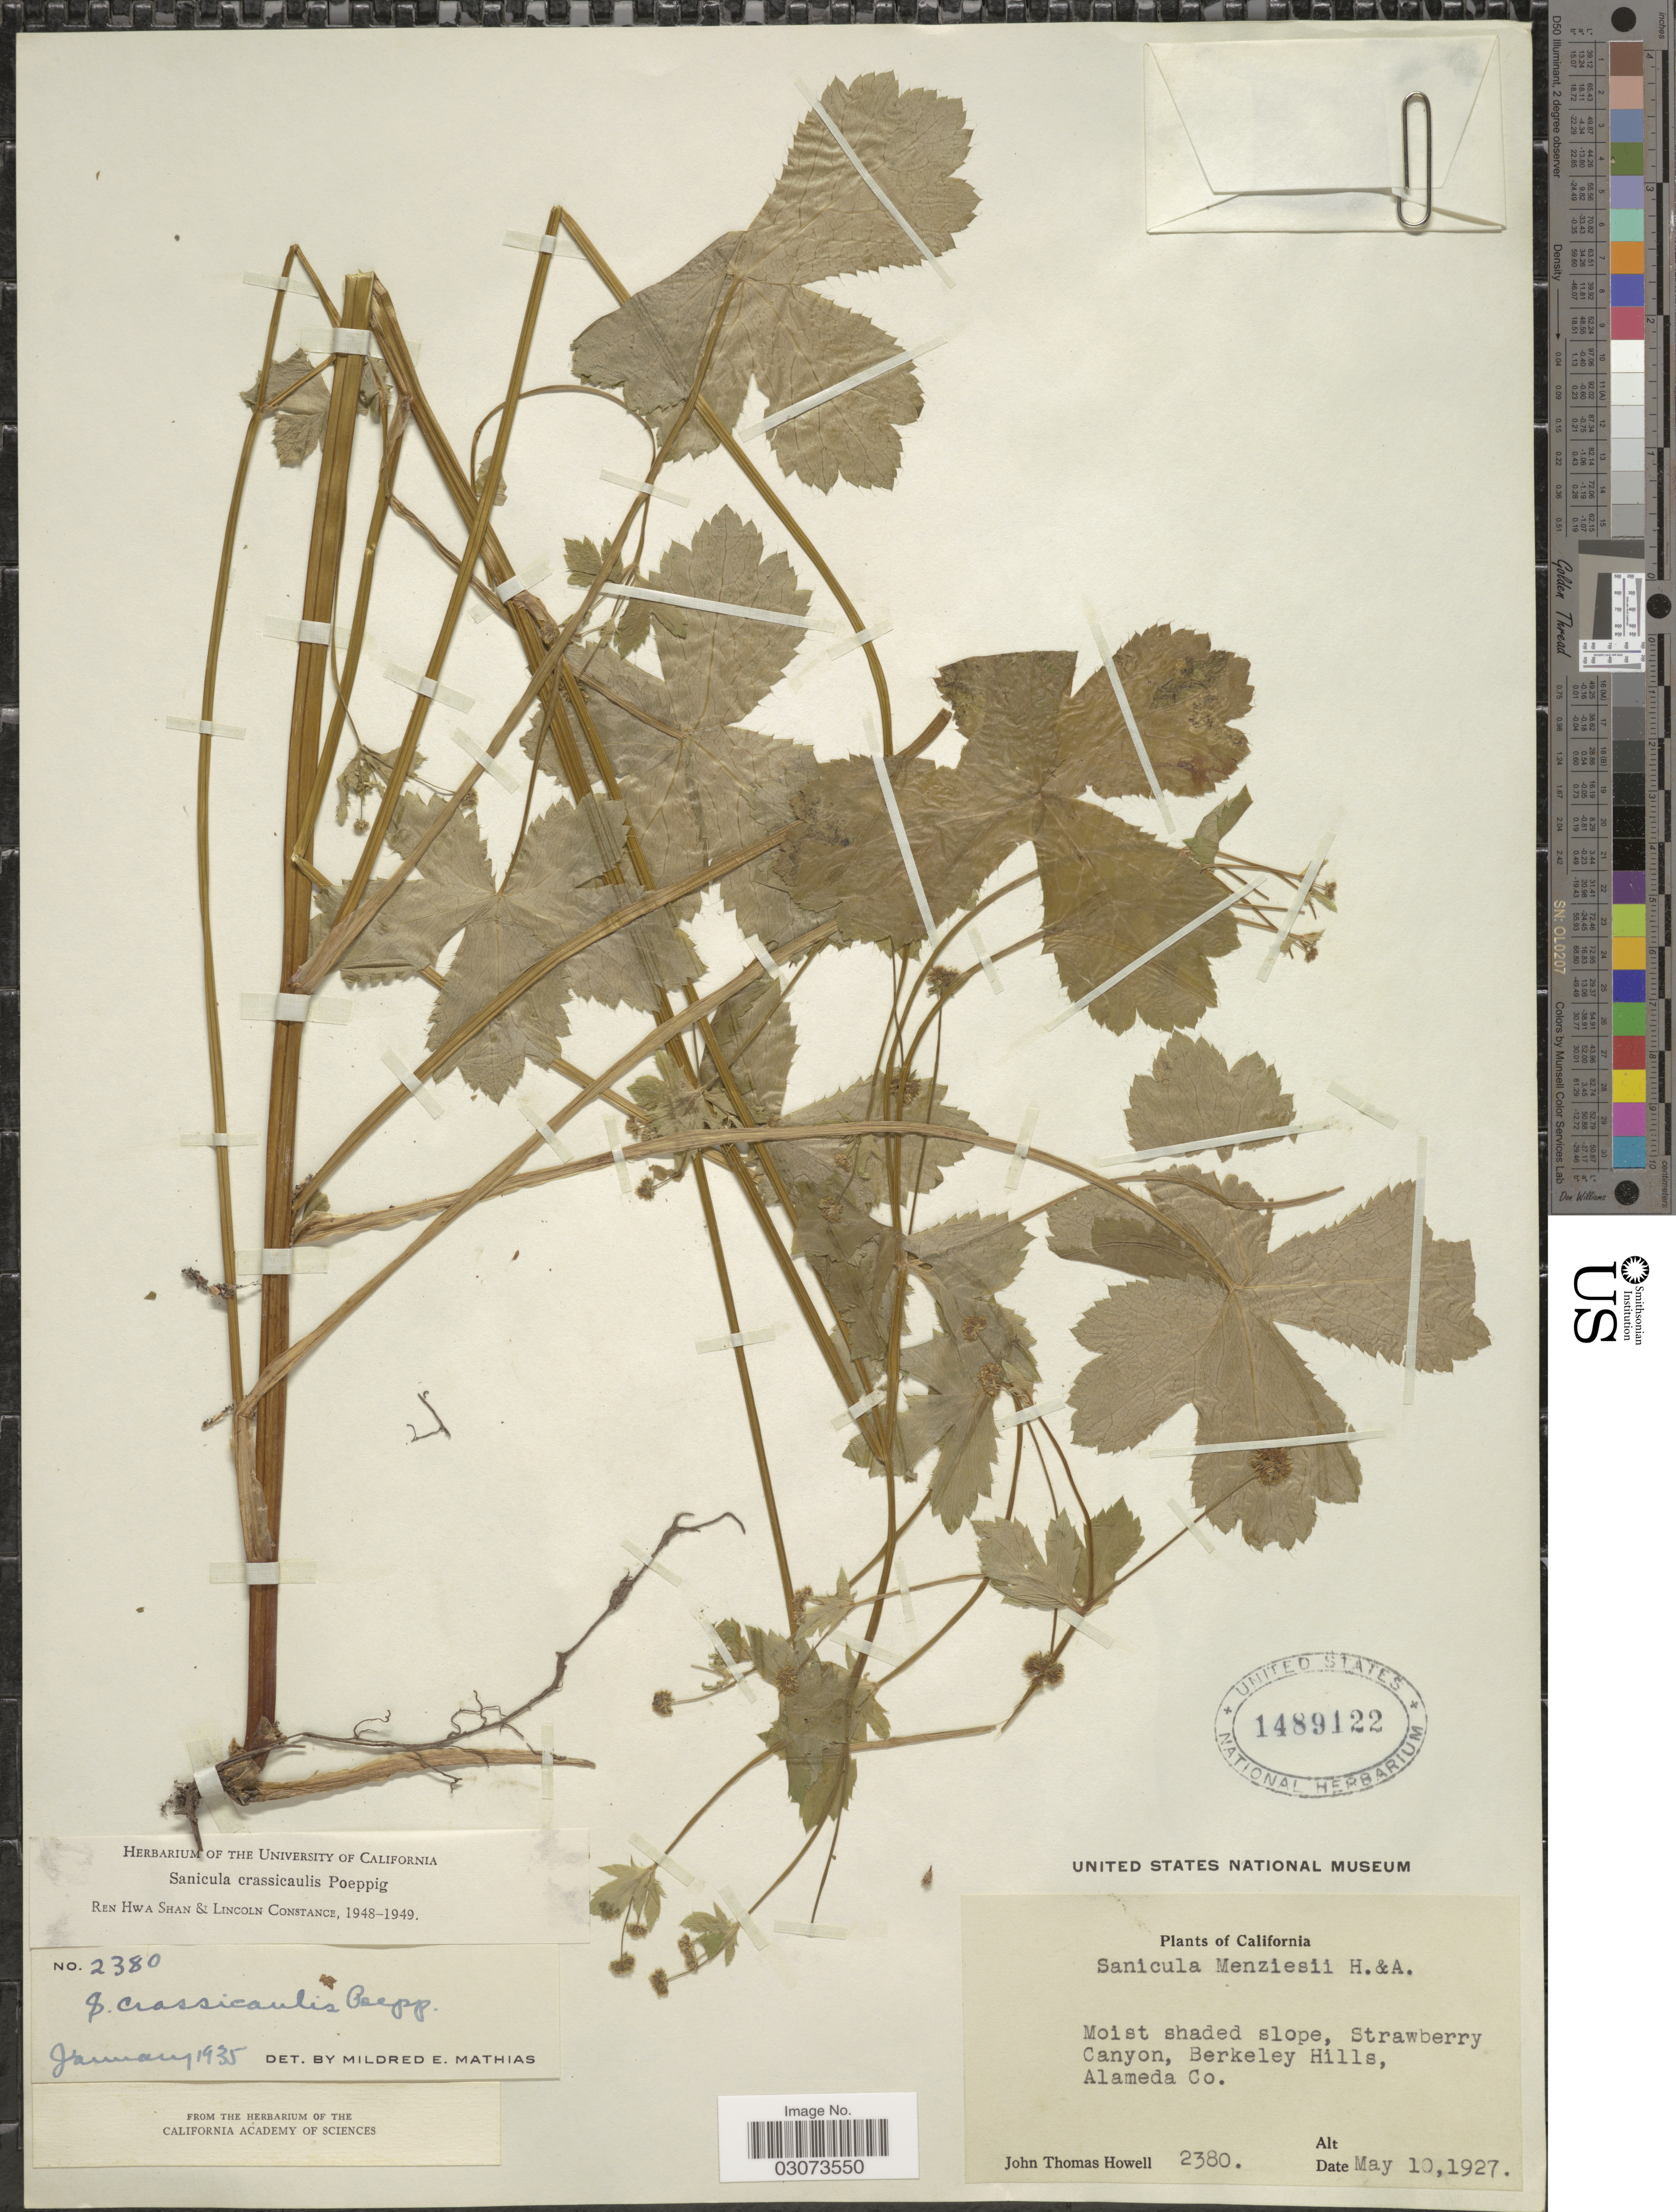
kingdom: Plantae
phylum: Tracheophyta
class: Magnoliopsida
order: Apiales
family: Apiaceae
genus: Sanicula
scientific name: Sanicula crassicaulis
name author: Poepp. ex DC.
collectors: J. T. Howell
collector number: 2380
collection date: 1927-05-10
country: United States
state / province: California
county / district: Alameda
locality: Strawberry Canyon, Berkeley Hills, Alameda Co.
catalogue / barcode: US 1489122